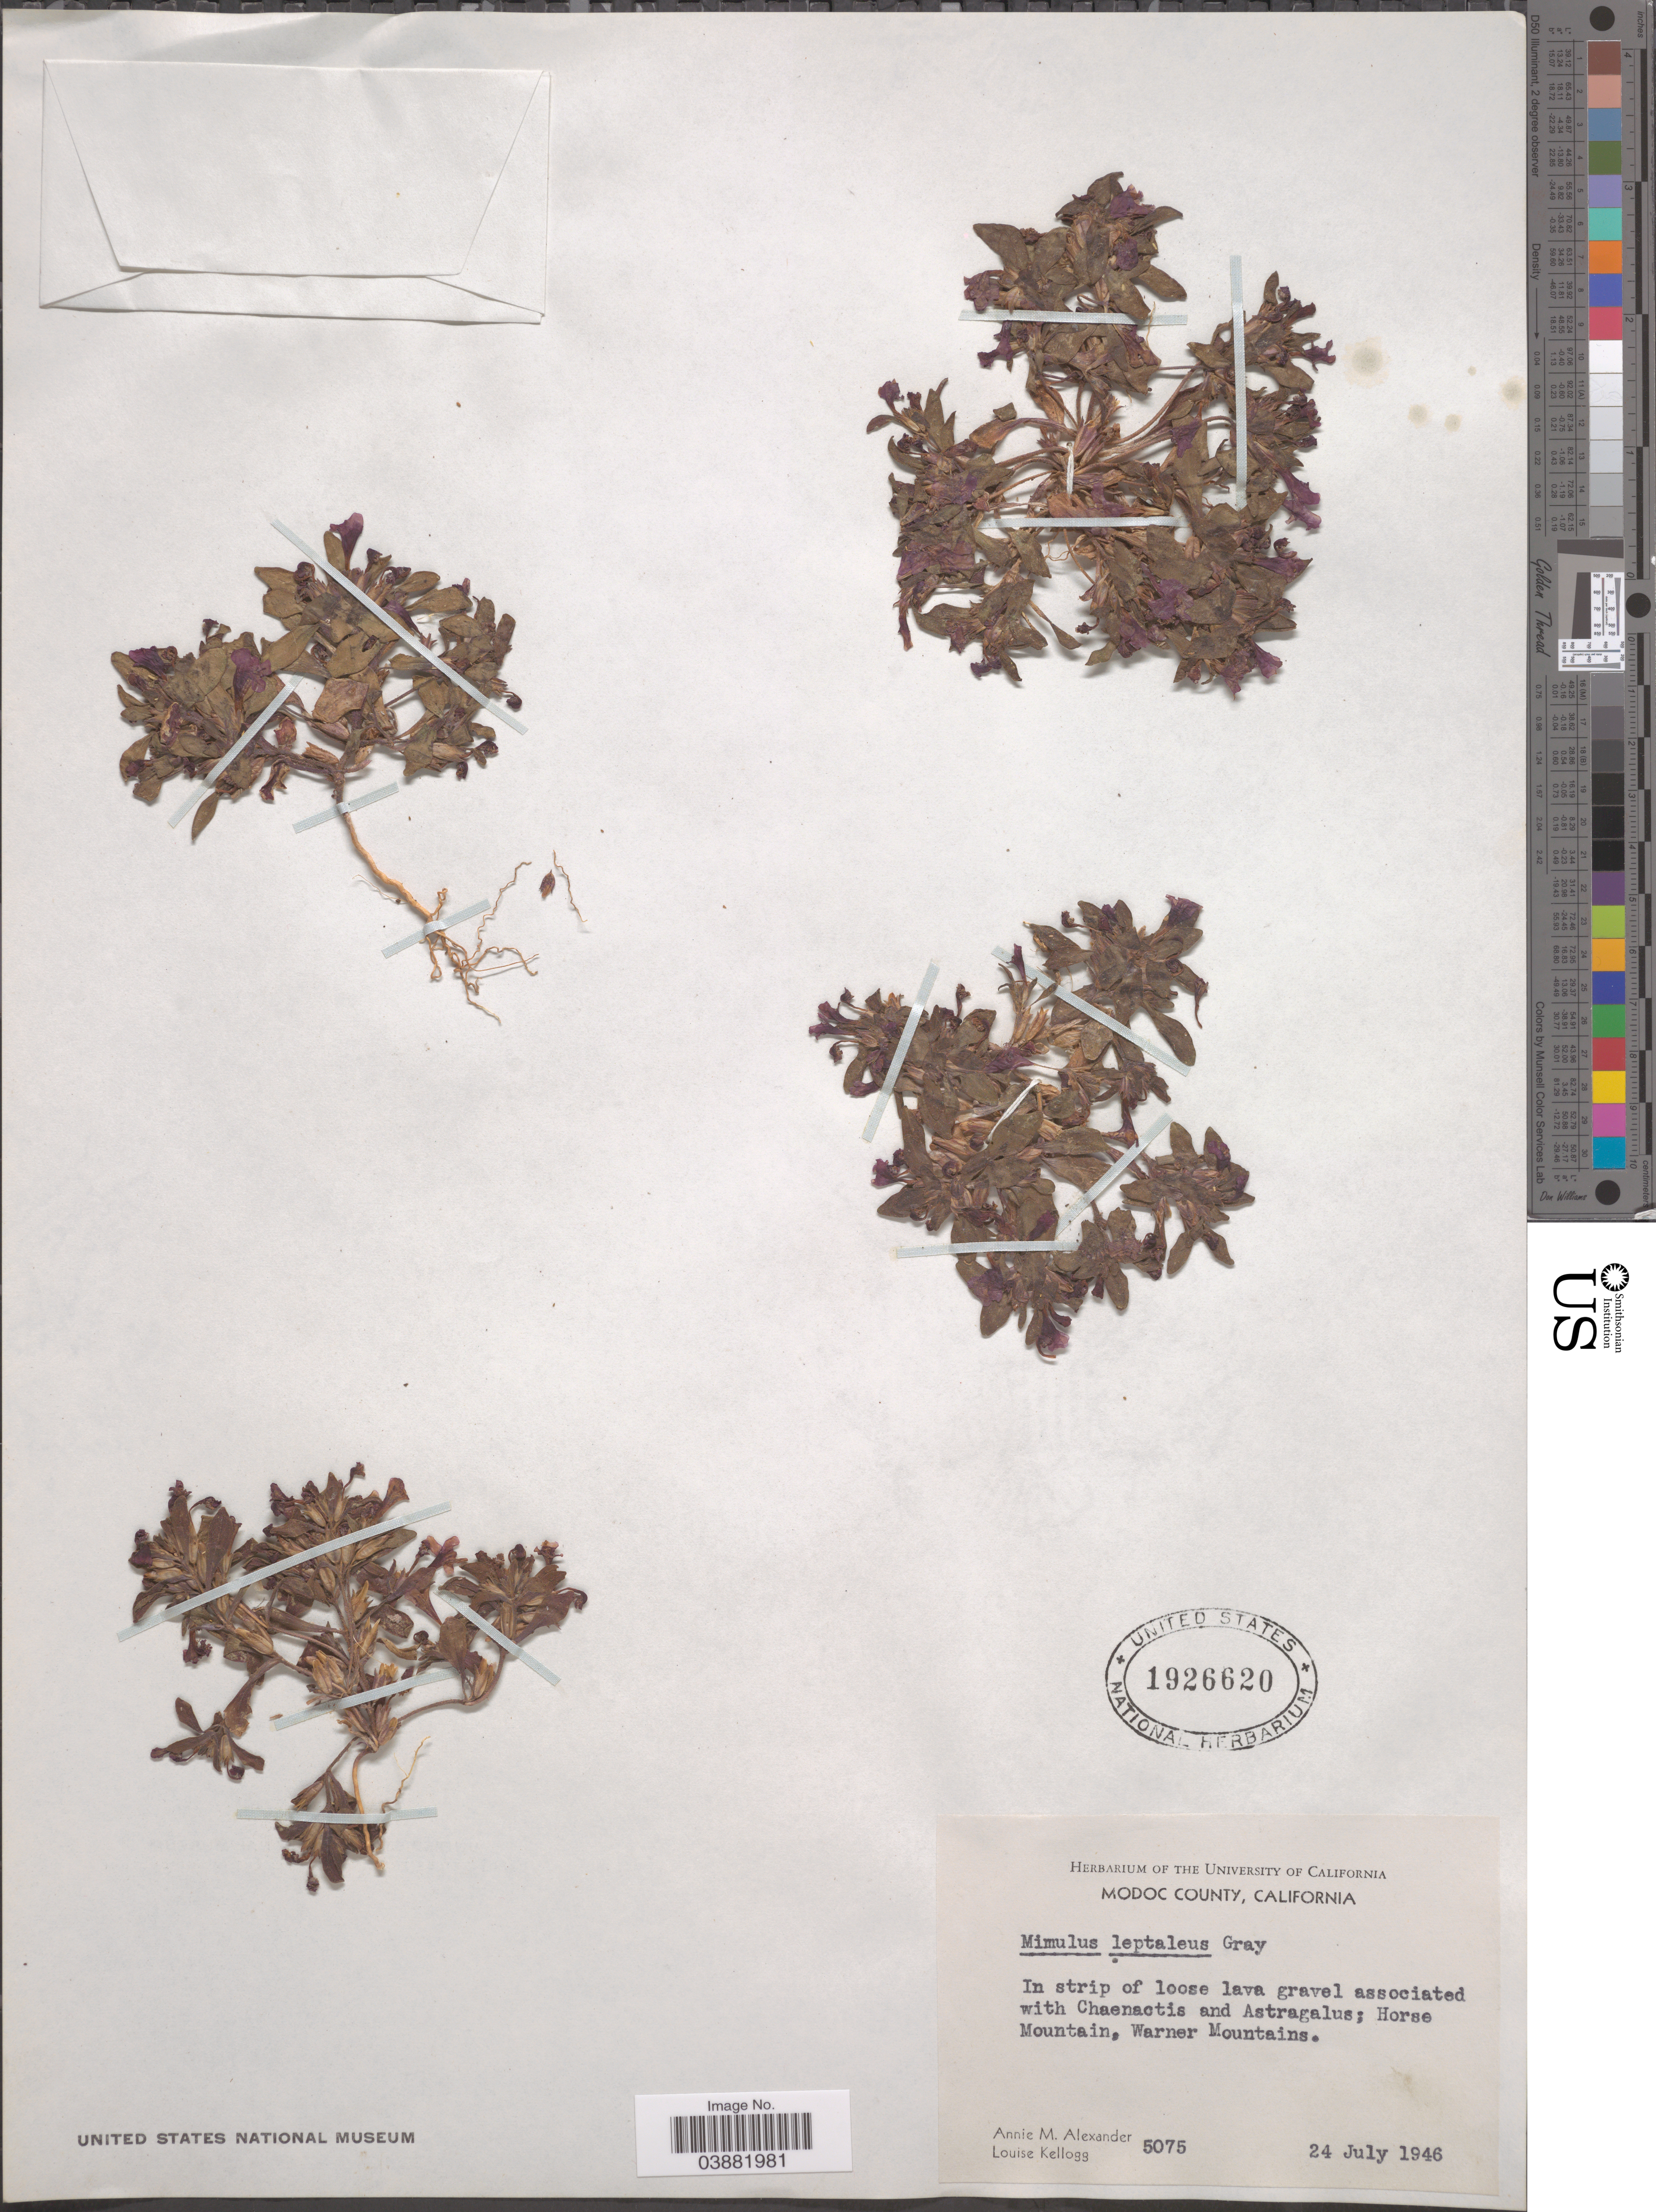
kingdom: Plantae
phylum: Tracheophyta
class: Magnoliopsida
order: Lamiales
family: Phrymaceae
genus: Mimulus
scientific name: Mimulus leptaleus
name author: A. Gray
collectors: A. M. Alexander & L. Kellogg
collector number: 5075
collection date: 1946-07-24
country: United States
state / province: California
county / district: Modoc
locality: Modoc County. Horse Mountains, Warner Mountains.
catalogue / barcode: US 1926620